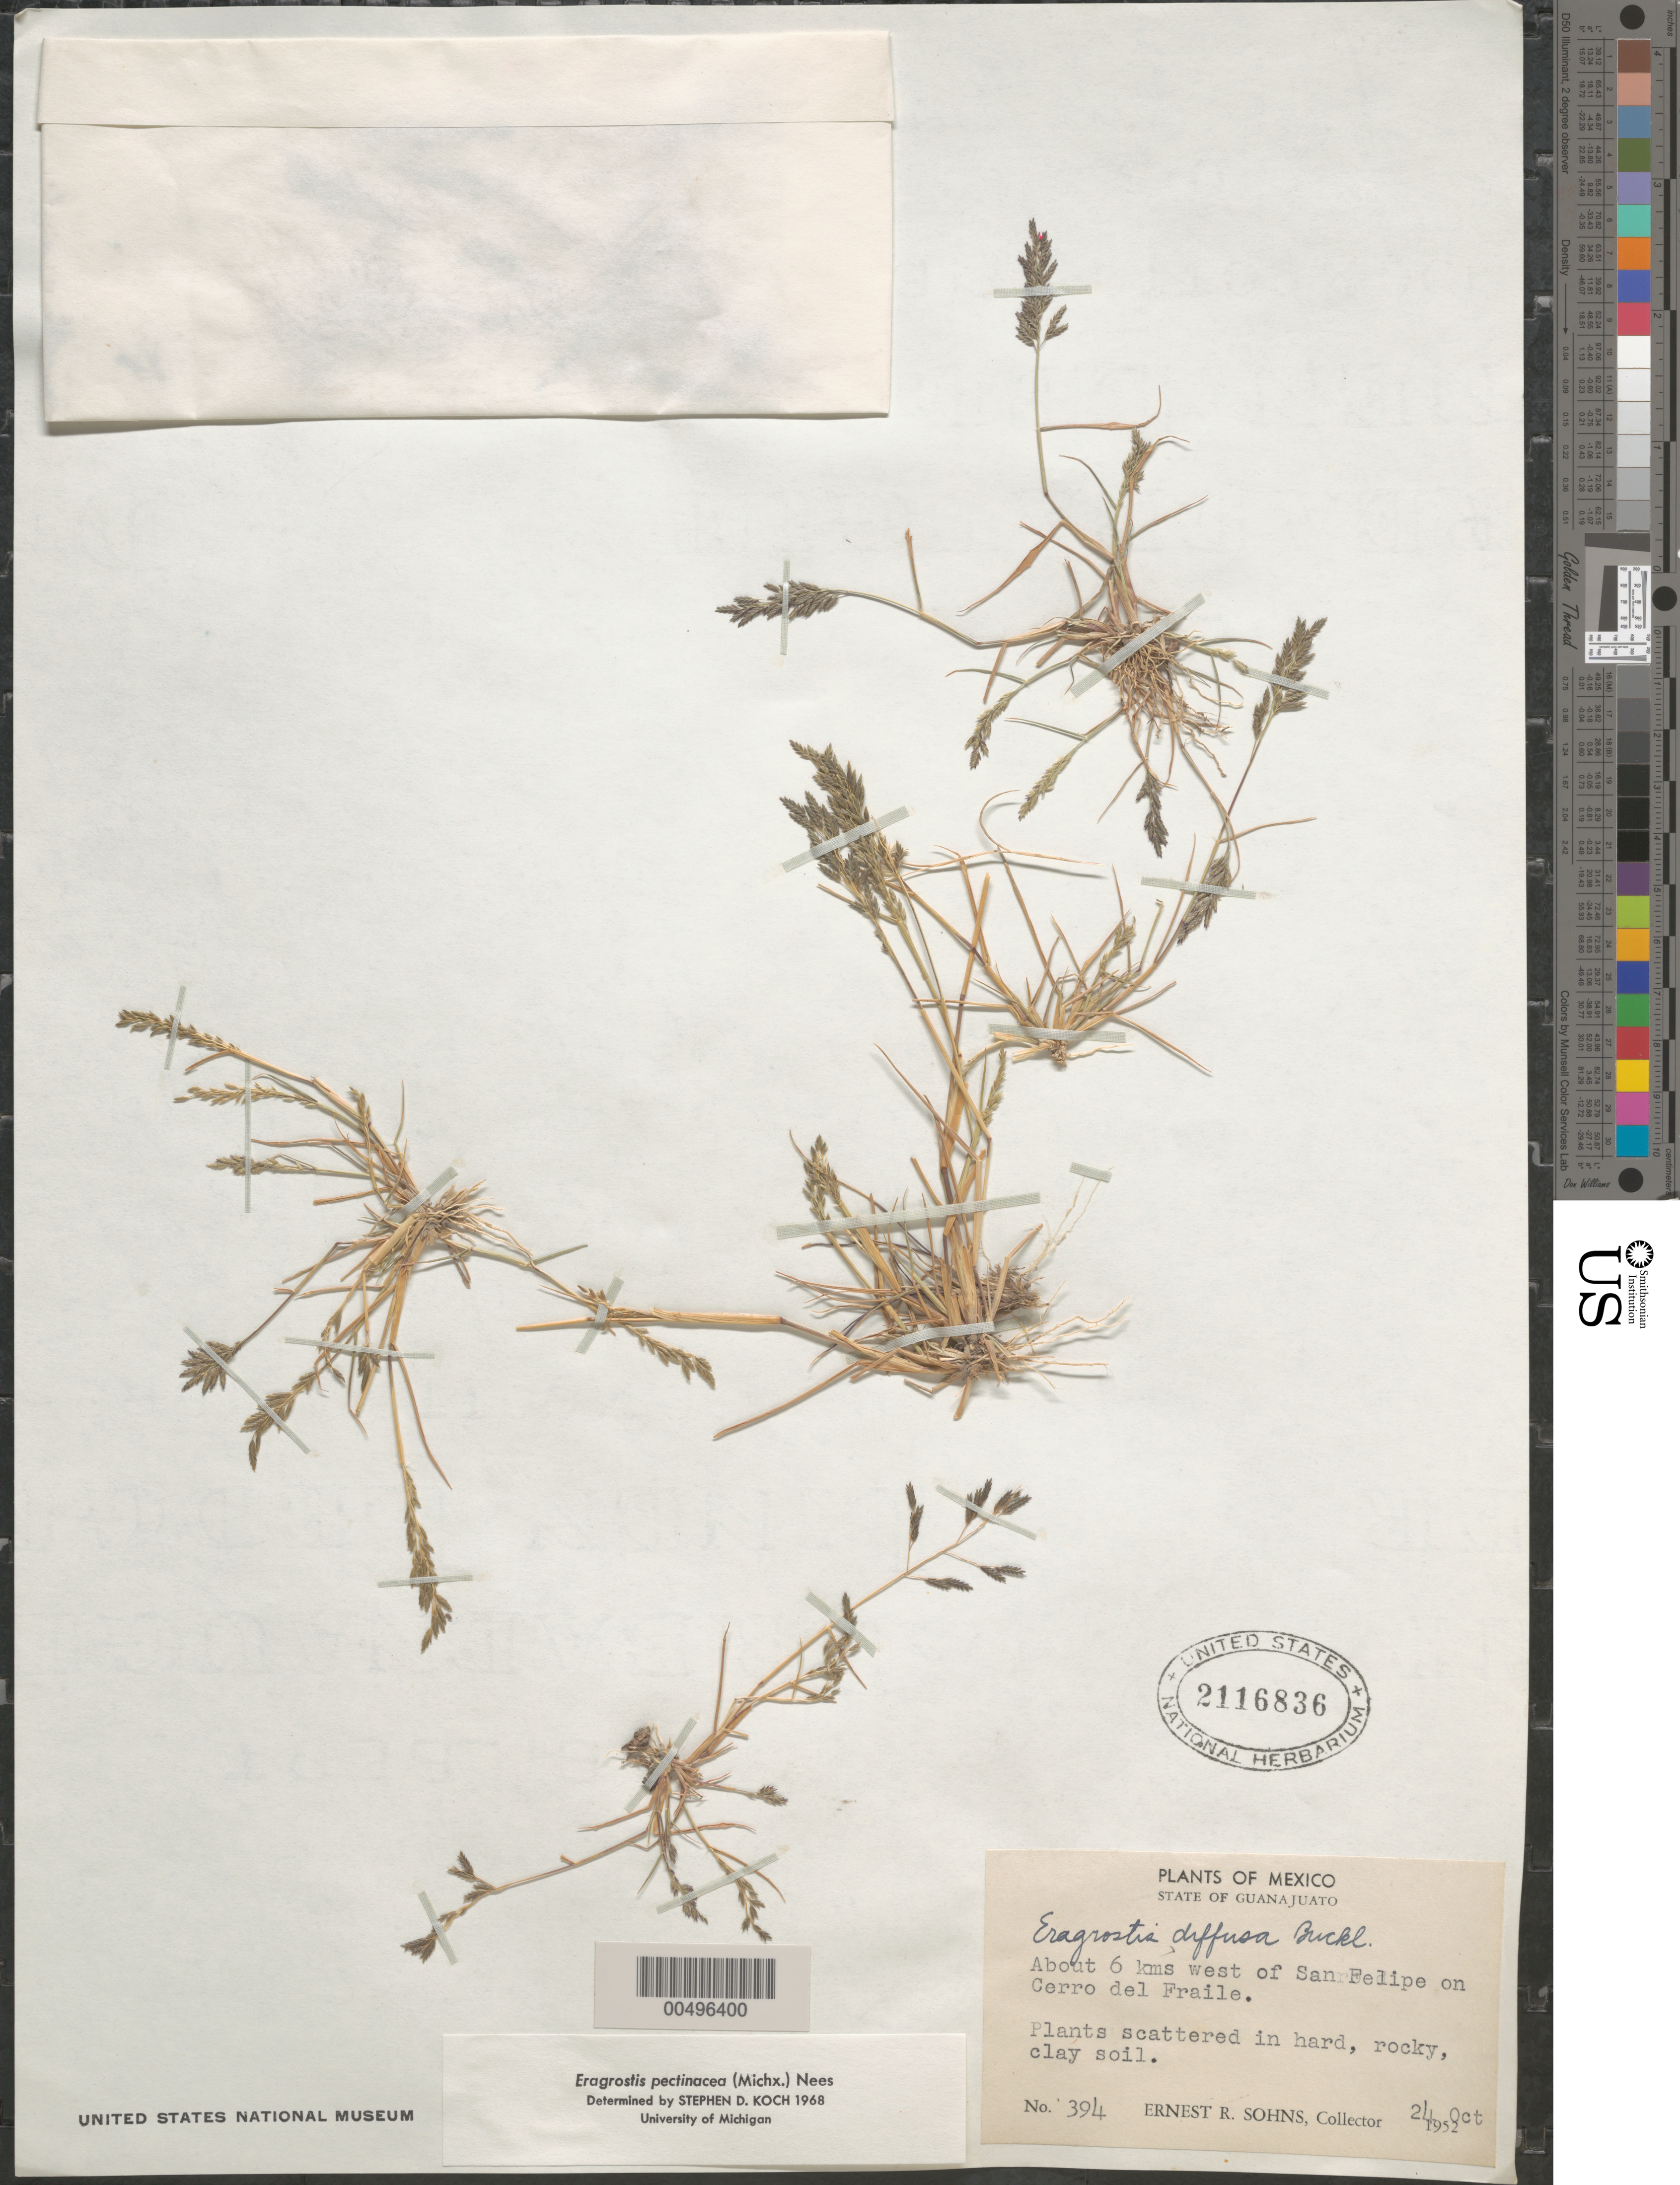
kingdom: Plantae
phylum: Tracheophyta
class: Liliopsida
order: Poales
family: Poaceae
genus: Eragrostis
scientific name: Eragrostis pectinacea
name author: (Michx.) Nees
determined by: Koch, S. D.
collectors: E. R. Sohns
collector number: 394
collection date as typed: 24 Oct 1952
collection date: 1952-10-24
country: Mexico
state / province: Guanajuato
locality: About 6 km W of San Felipe on Cerro del Fraile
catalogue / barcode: US 2116836